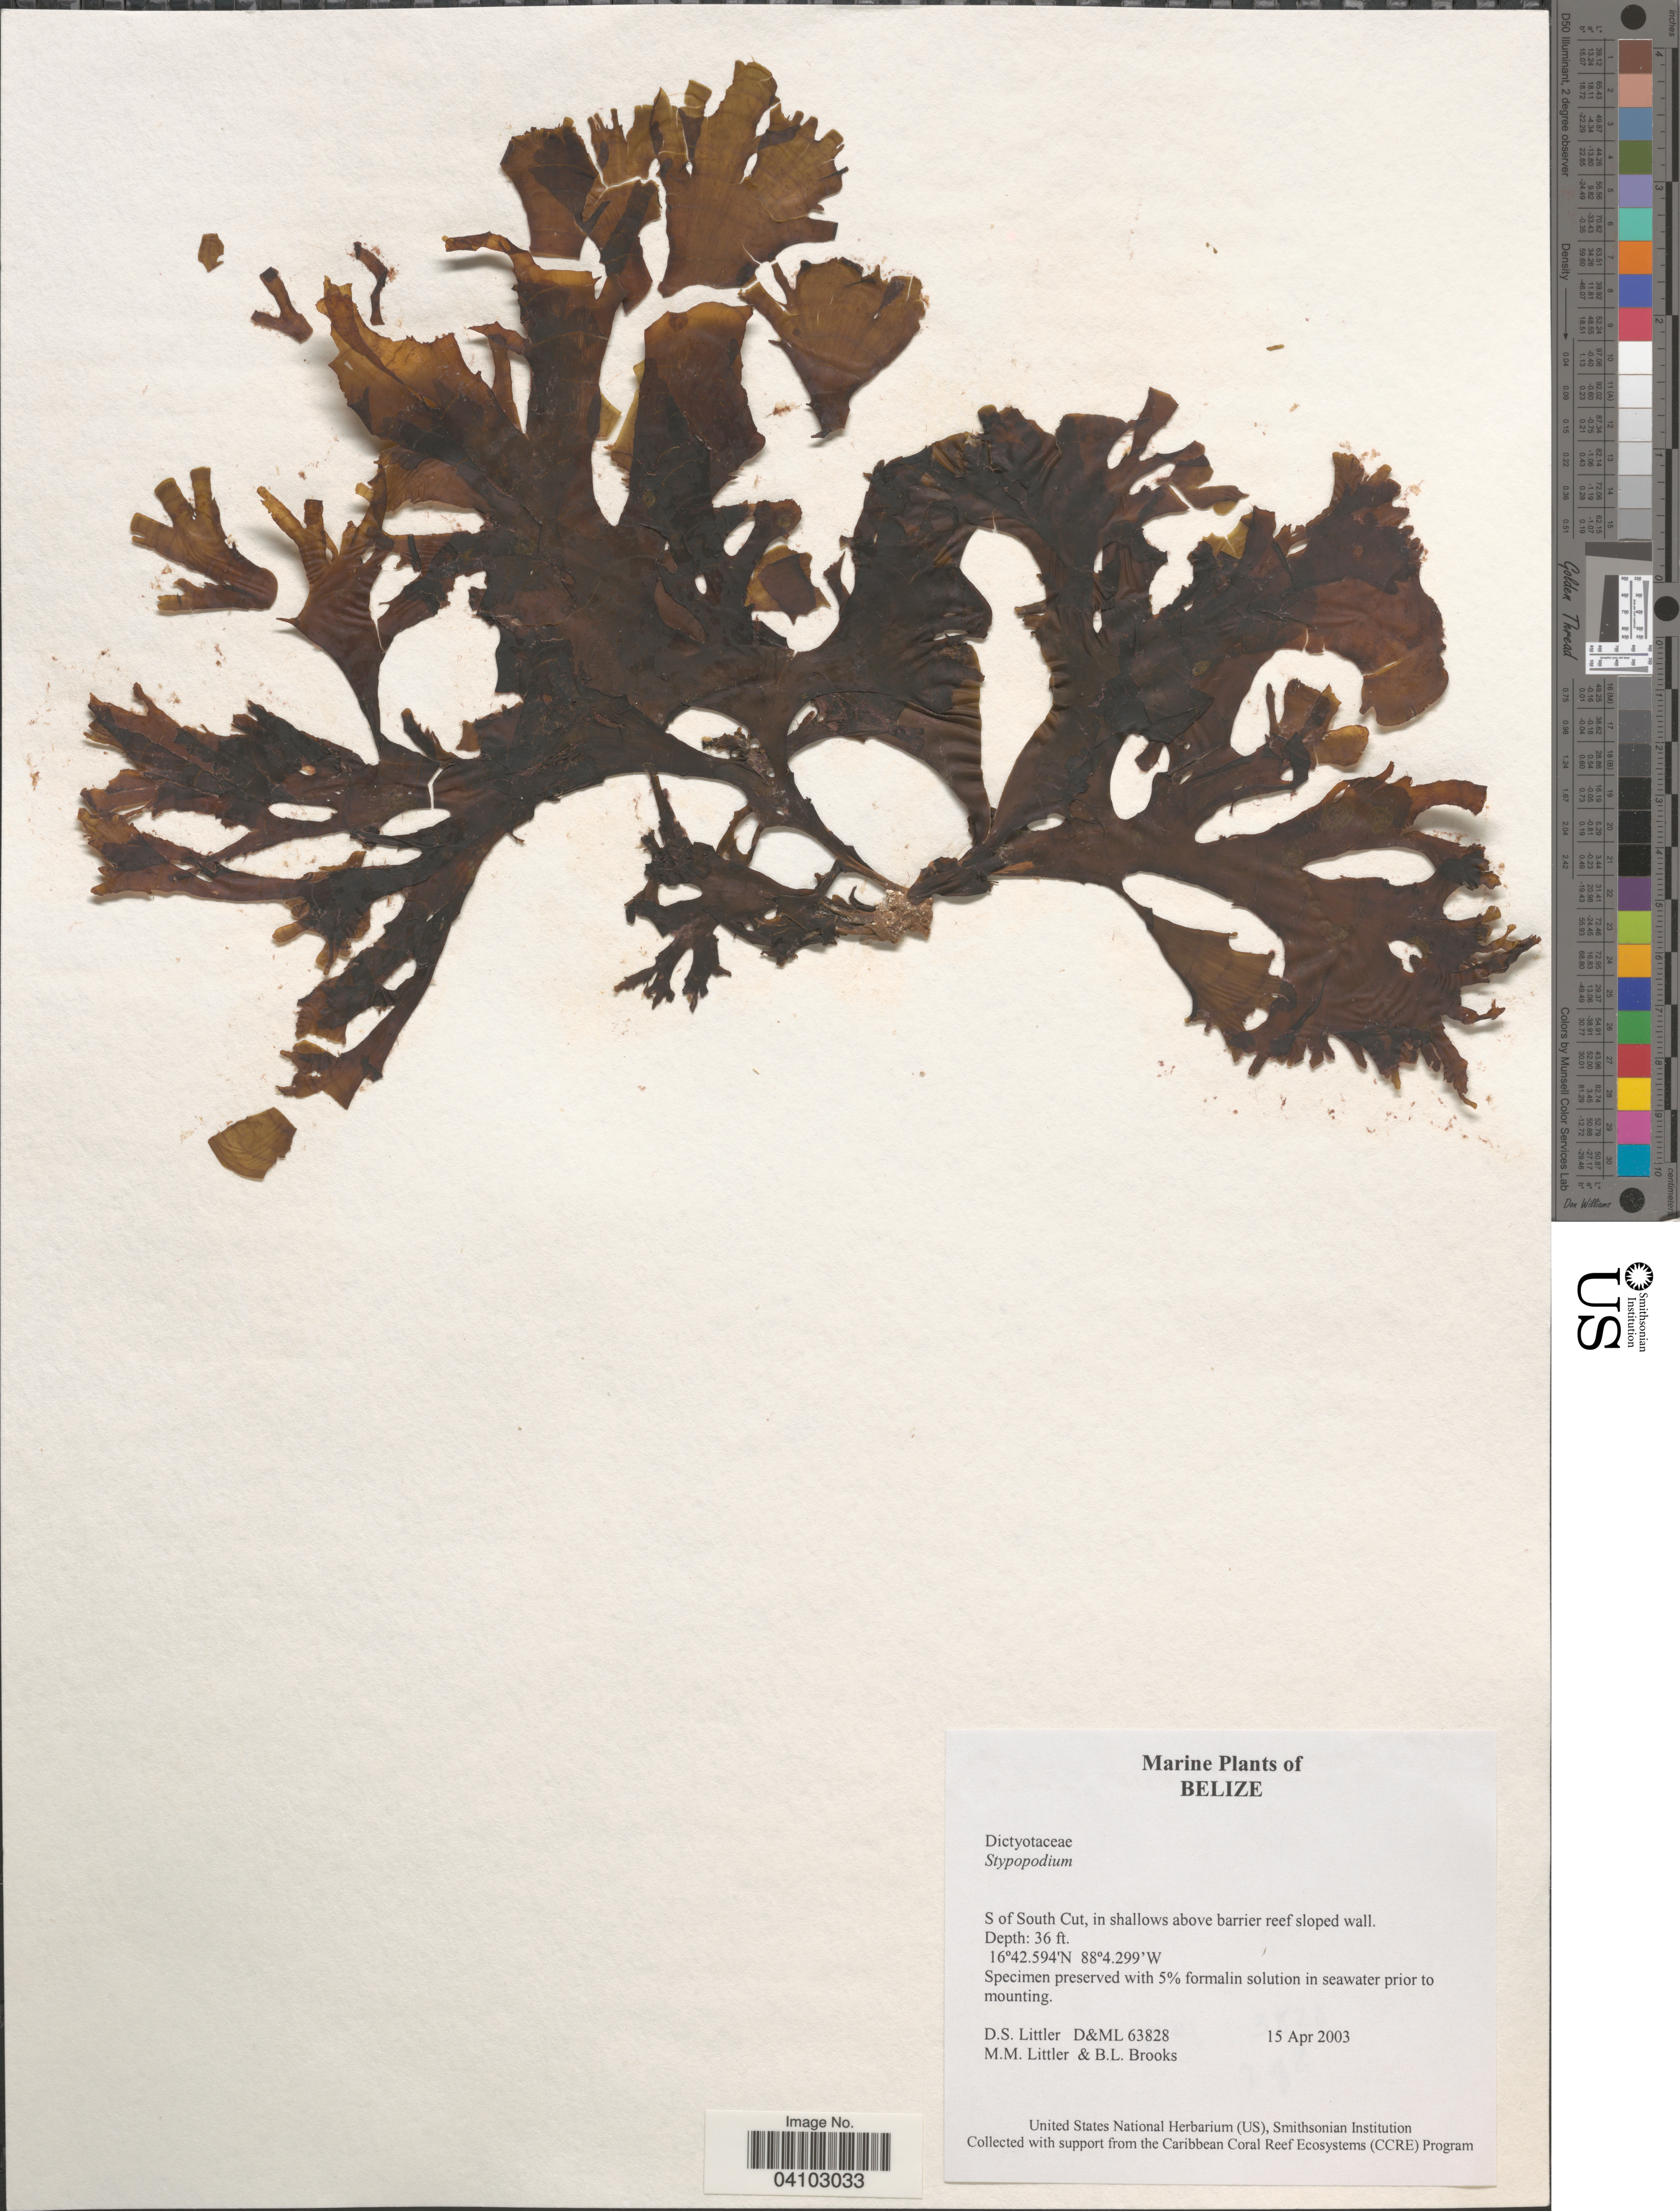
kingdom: Chromista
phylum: Ochrophyta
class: Phaeophyceae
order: Dictyotales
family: Dictyotaceae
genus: Stypopodium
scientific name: Stypopodium sp.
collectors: D. S. Littler, M. M. Littler & B. Brooks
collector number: D&ML 63828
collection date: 2003-04-15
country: Belize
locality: S of South Cut, in shallows above barrier reef sloped wall.